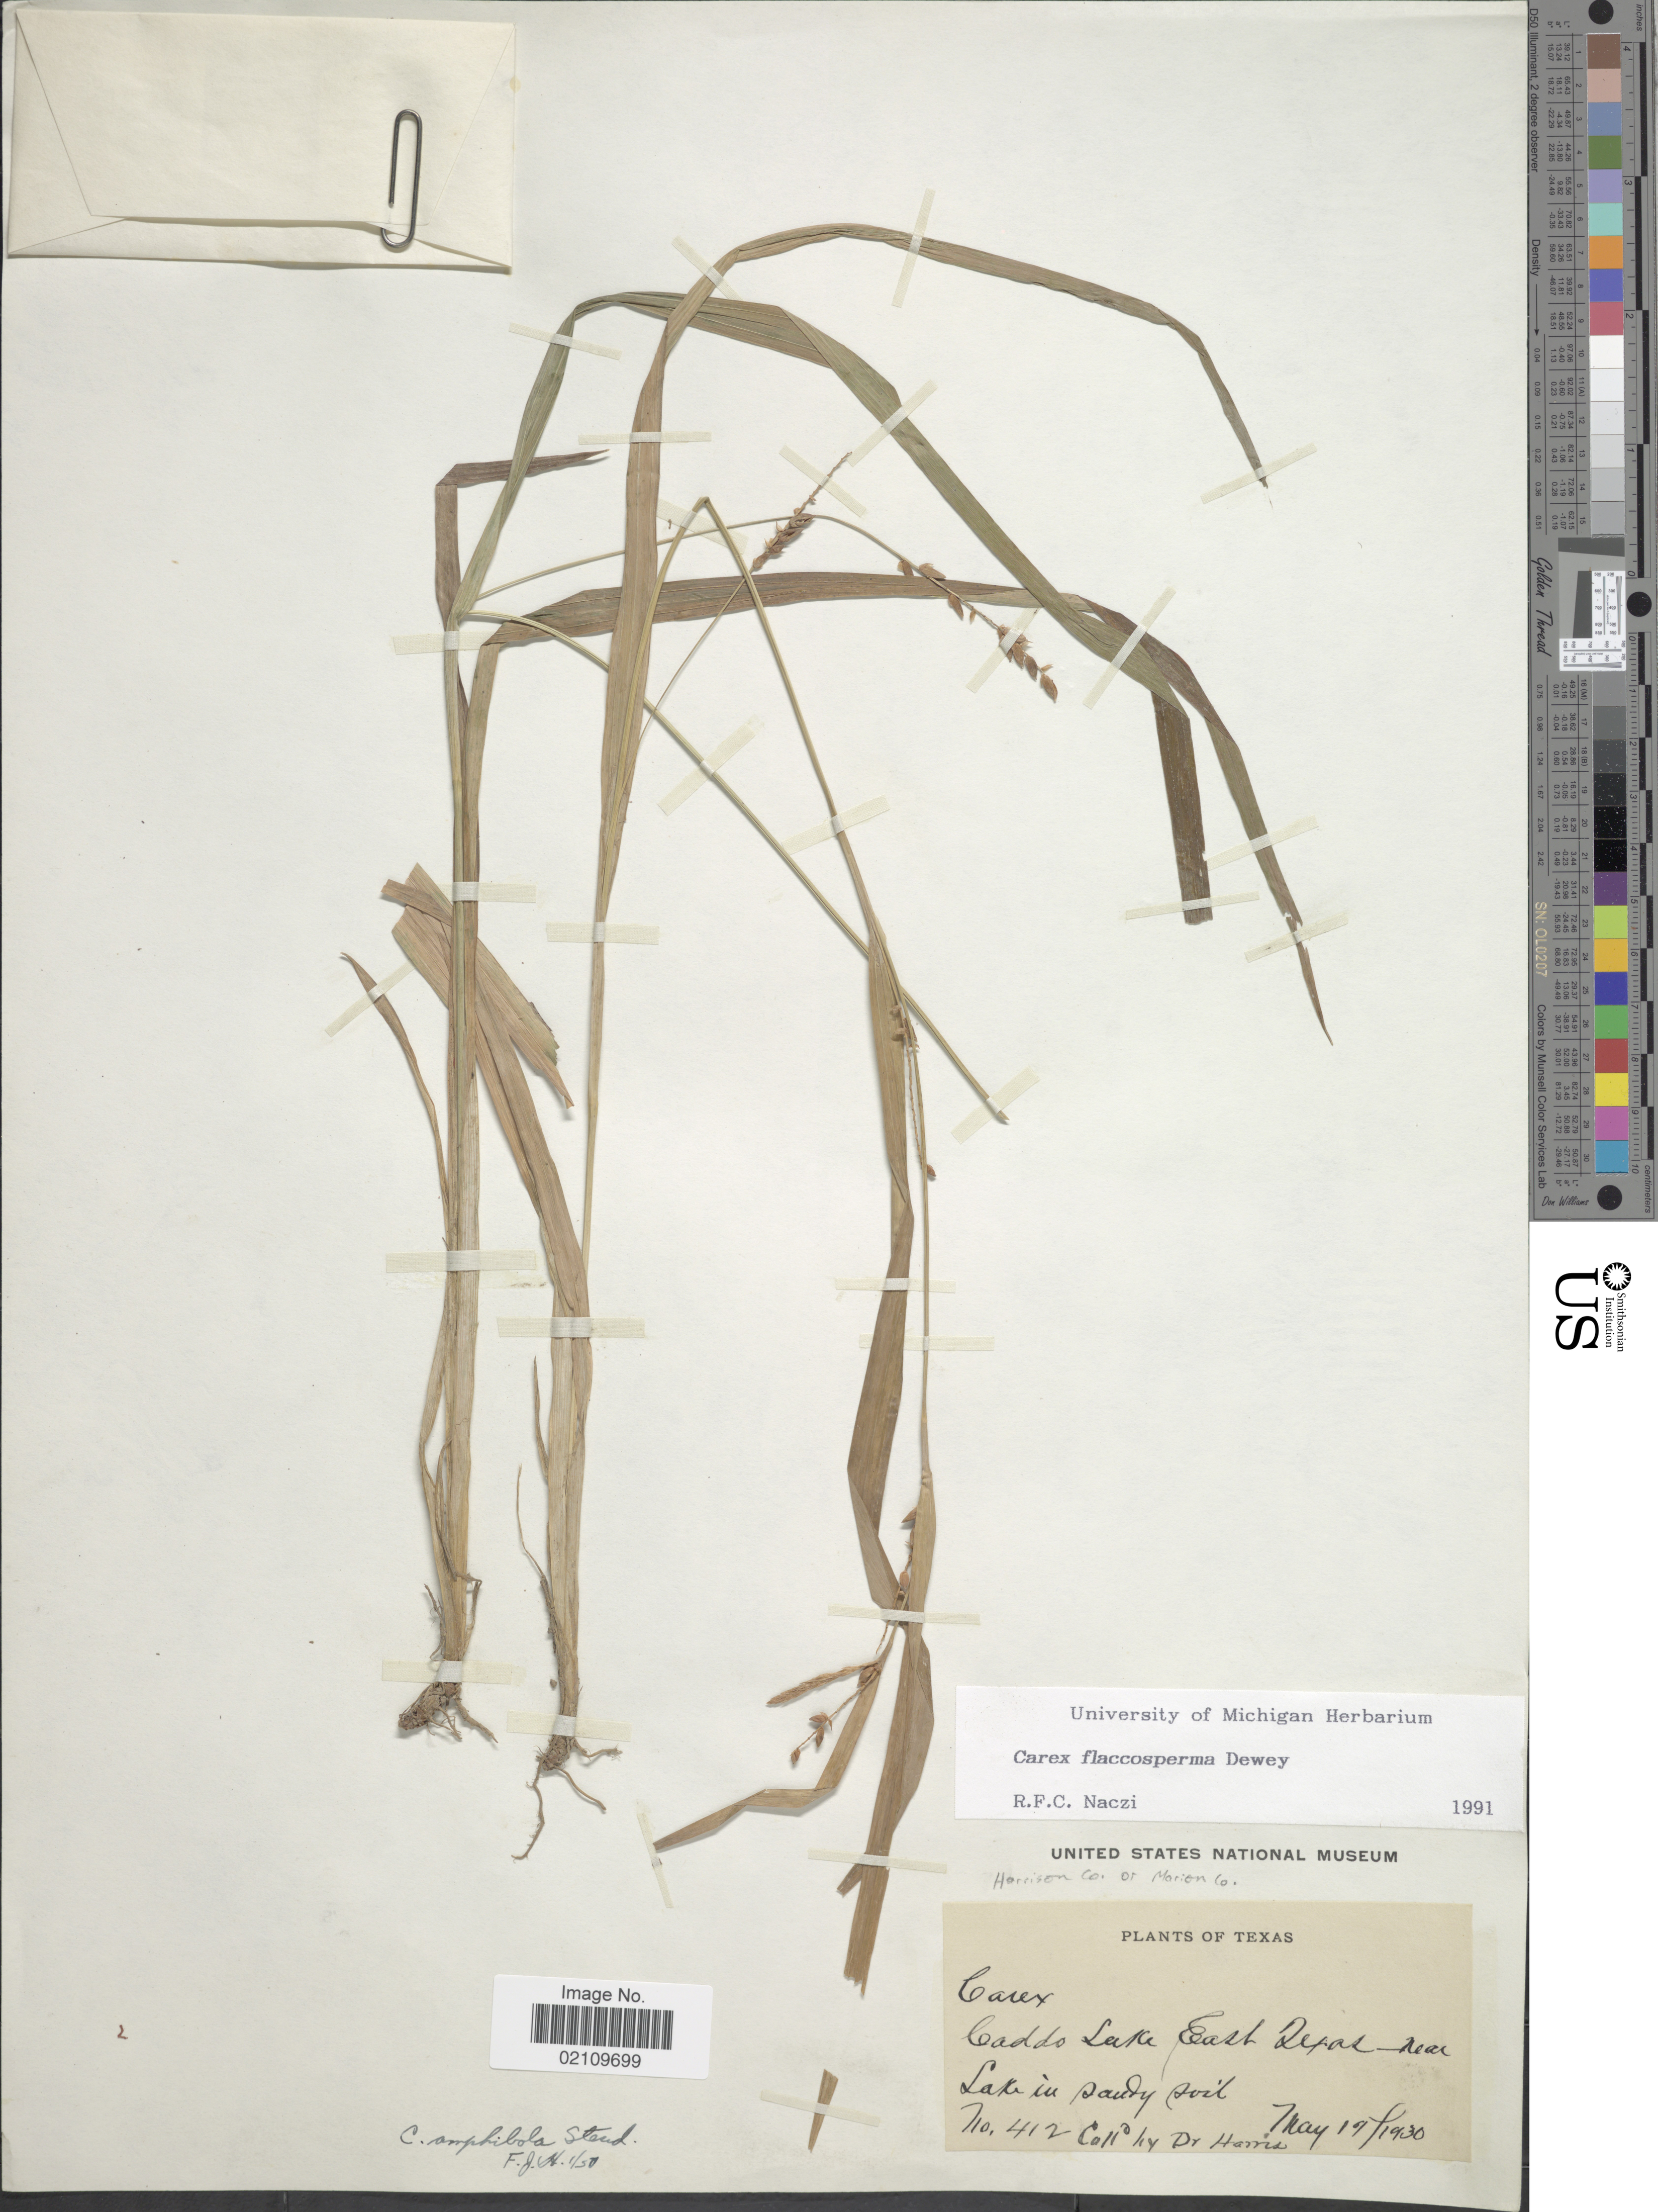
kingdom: Plantae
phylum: Tracheophyta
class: Liliopsida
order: Poales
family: Cyperaceae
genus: Carex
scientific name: Carex flaccosperma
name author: Dewey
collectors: Harris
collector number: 412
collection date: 1930-05-19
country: United States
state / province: Texas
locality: Harrison Co. or Marion Co. Caddo Lake East Texas near Lake